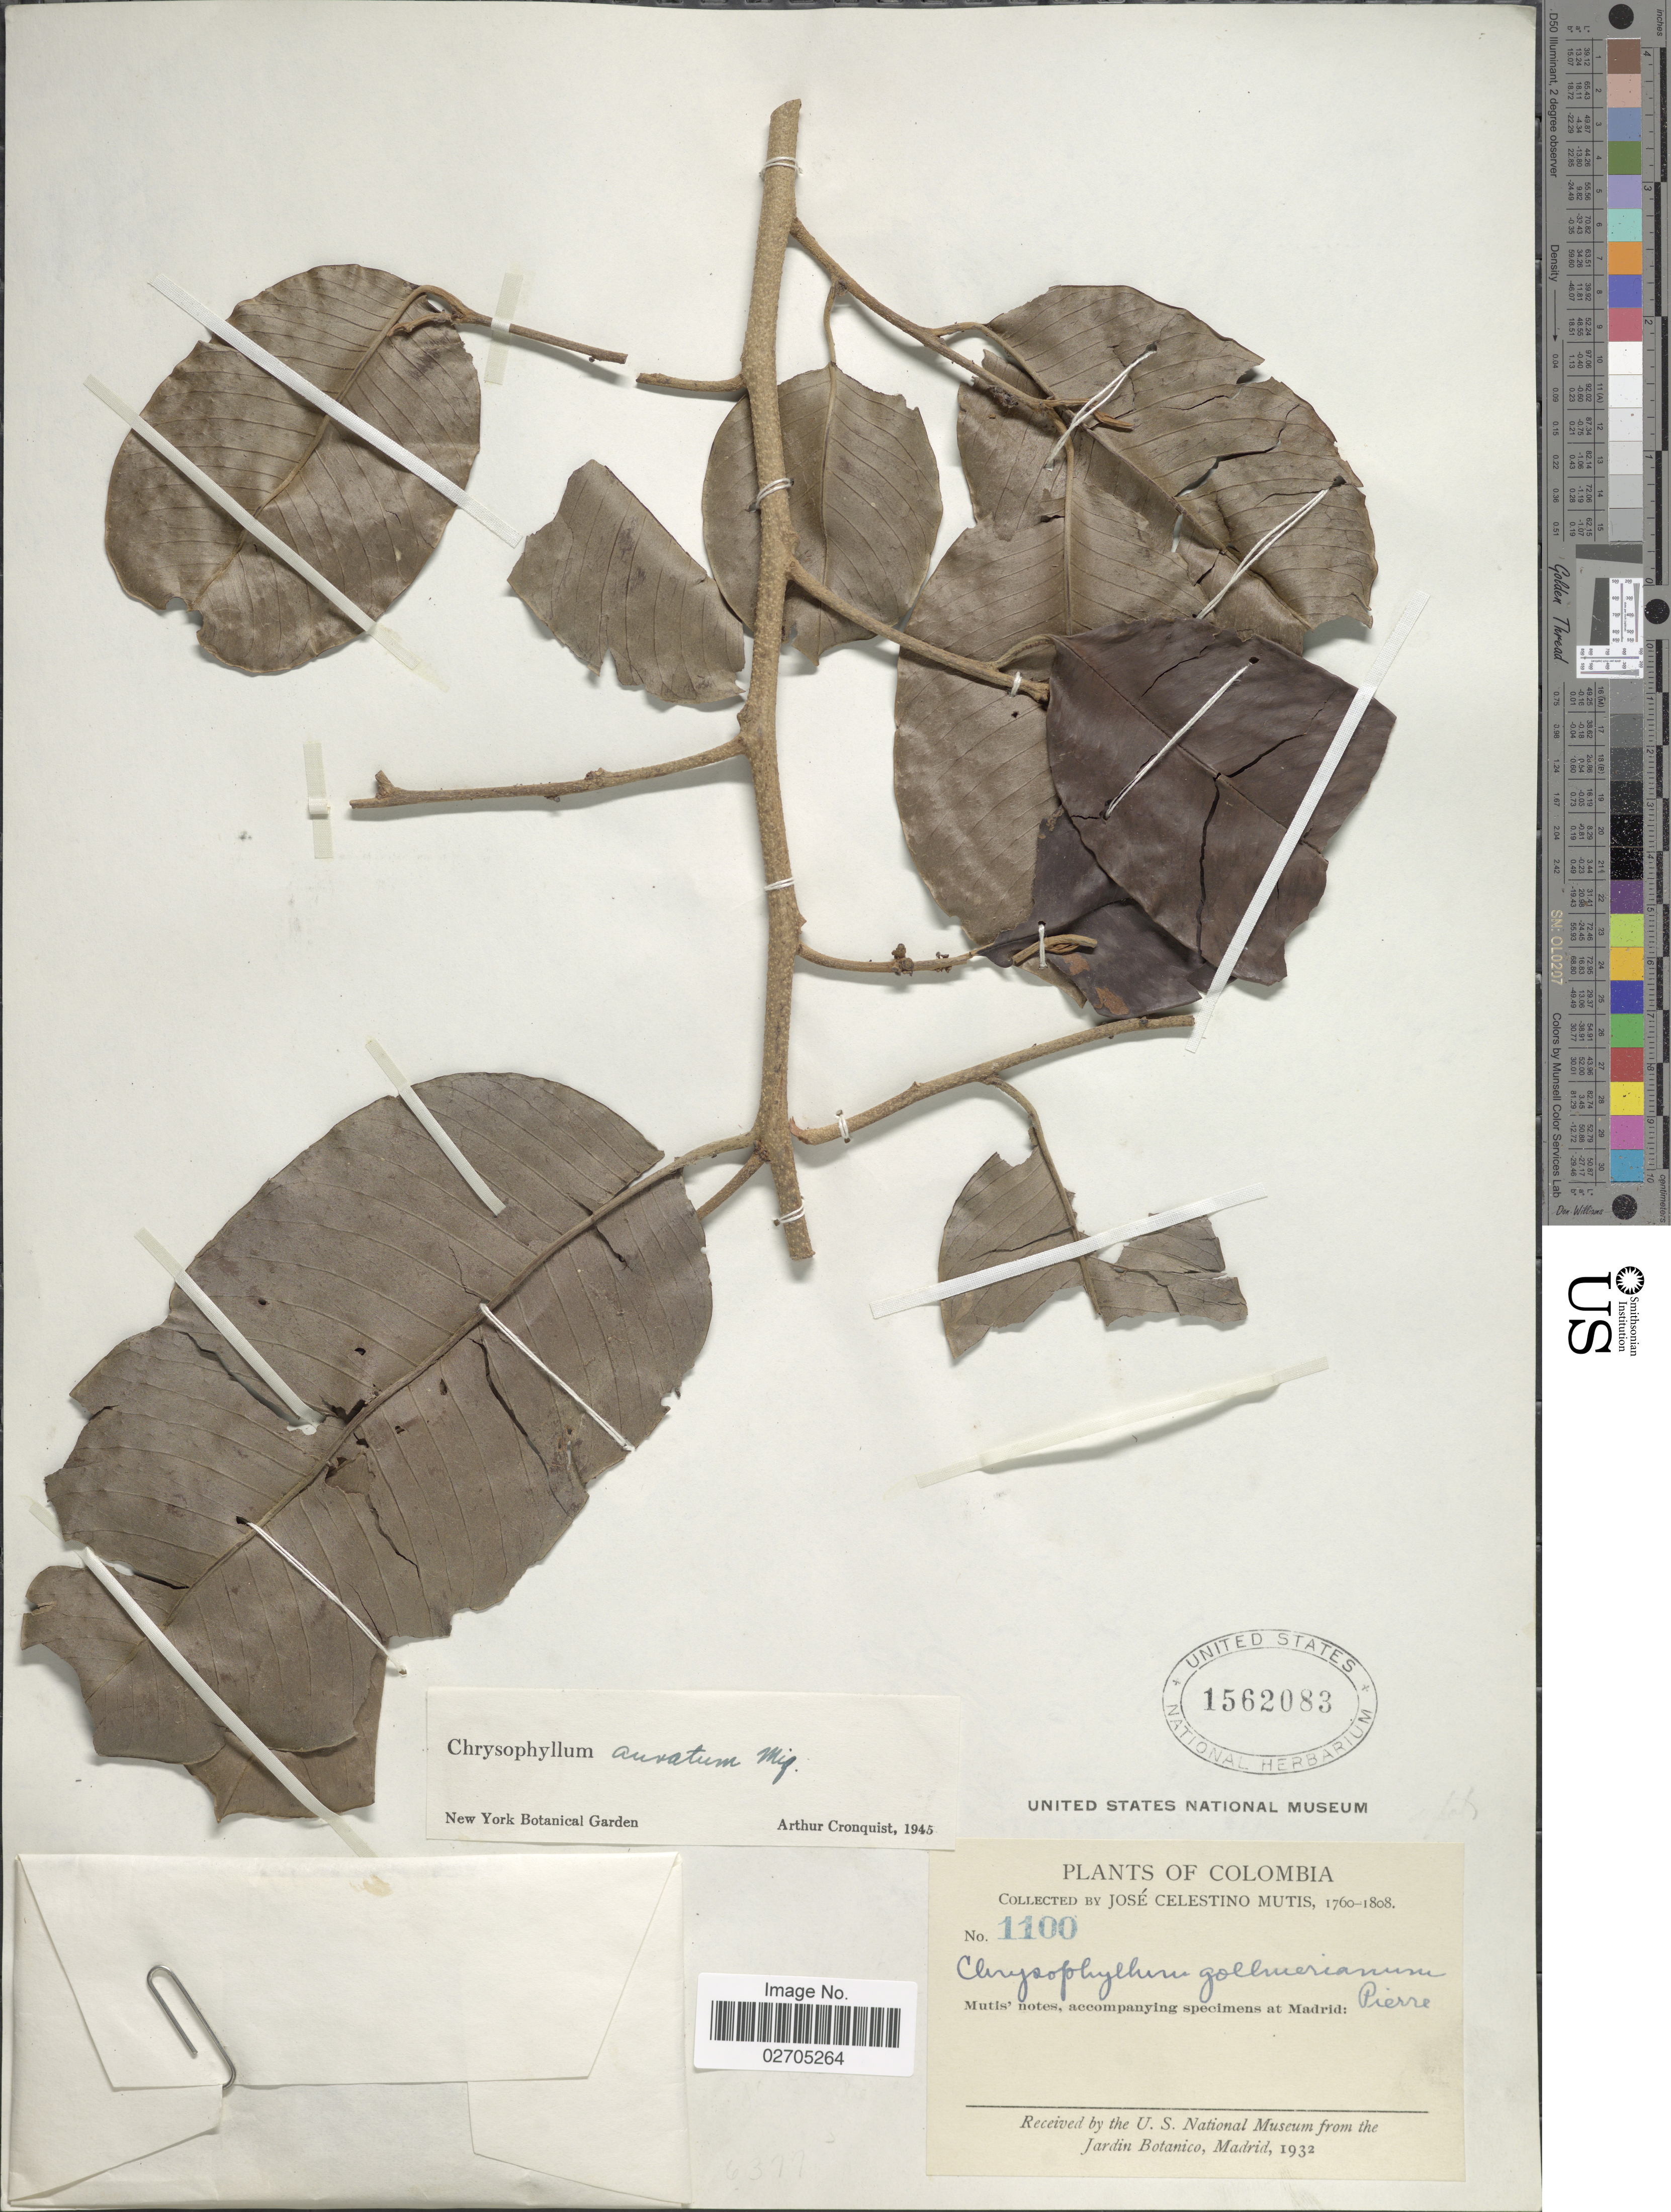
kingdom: Plantae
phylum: Tracheophyta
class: Magnoliopsida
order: Ericales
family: Sapotaceae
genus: Chrysophyllum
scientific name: Chrysophyllum argenteum subsp. auratum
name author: (Miq.) T.D. Penn.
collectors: J. C. B. Mutis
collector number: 1100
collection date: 1760/1808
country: Colombia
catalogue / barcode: US 1562083